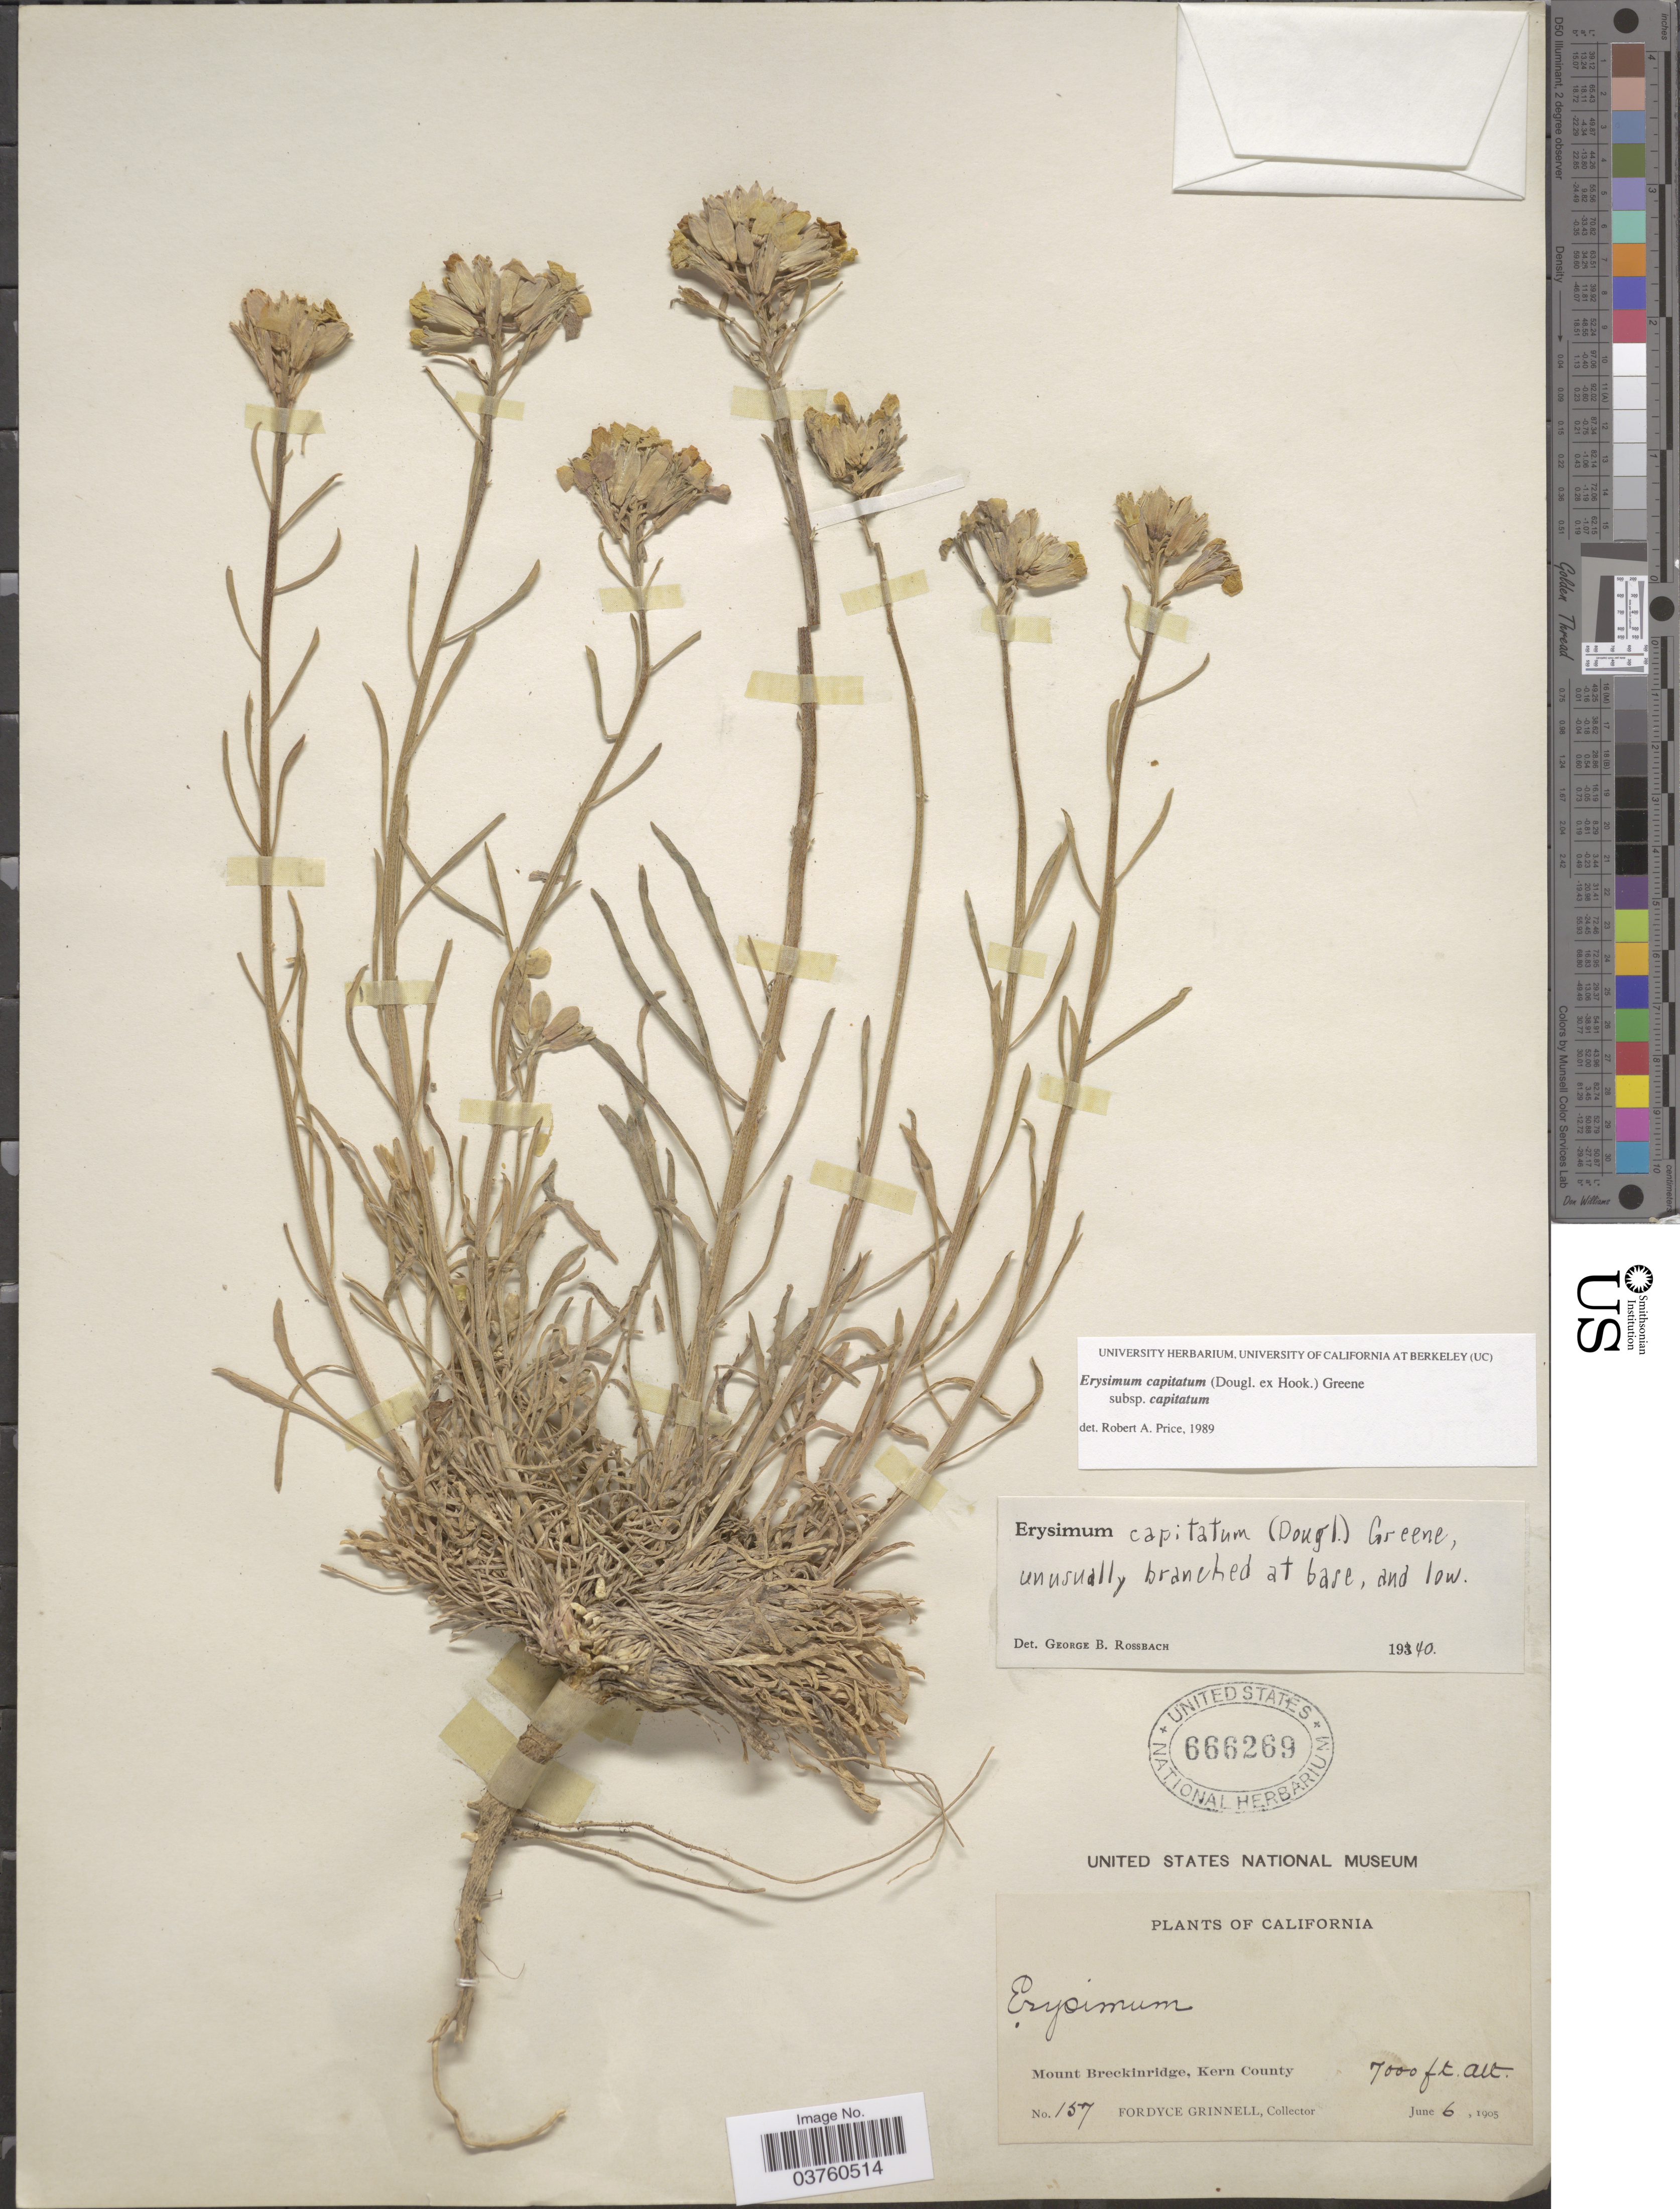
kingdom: Plantae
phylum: Tracheophyta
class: Magnoliopsida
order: Brassicales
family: Brassicaceae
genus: Erysimum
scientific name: Erysimum capitatum subsp. capitatum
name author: (Douglas ex Hook.) Greene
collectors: F. Grinnell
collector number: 157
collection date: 1905-06-06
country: United States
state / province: California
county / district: Kern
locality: Mount Breckinridge, Kern County.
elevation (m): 2134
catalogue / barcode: US 666269